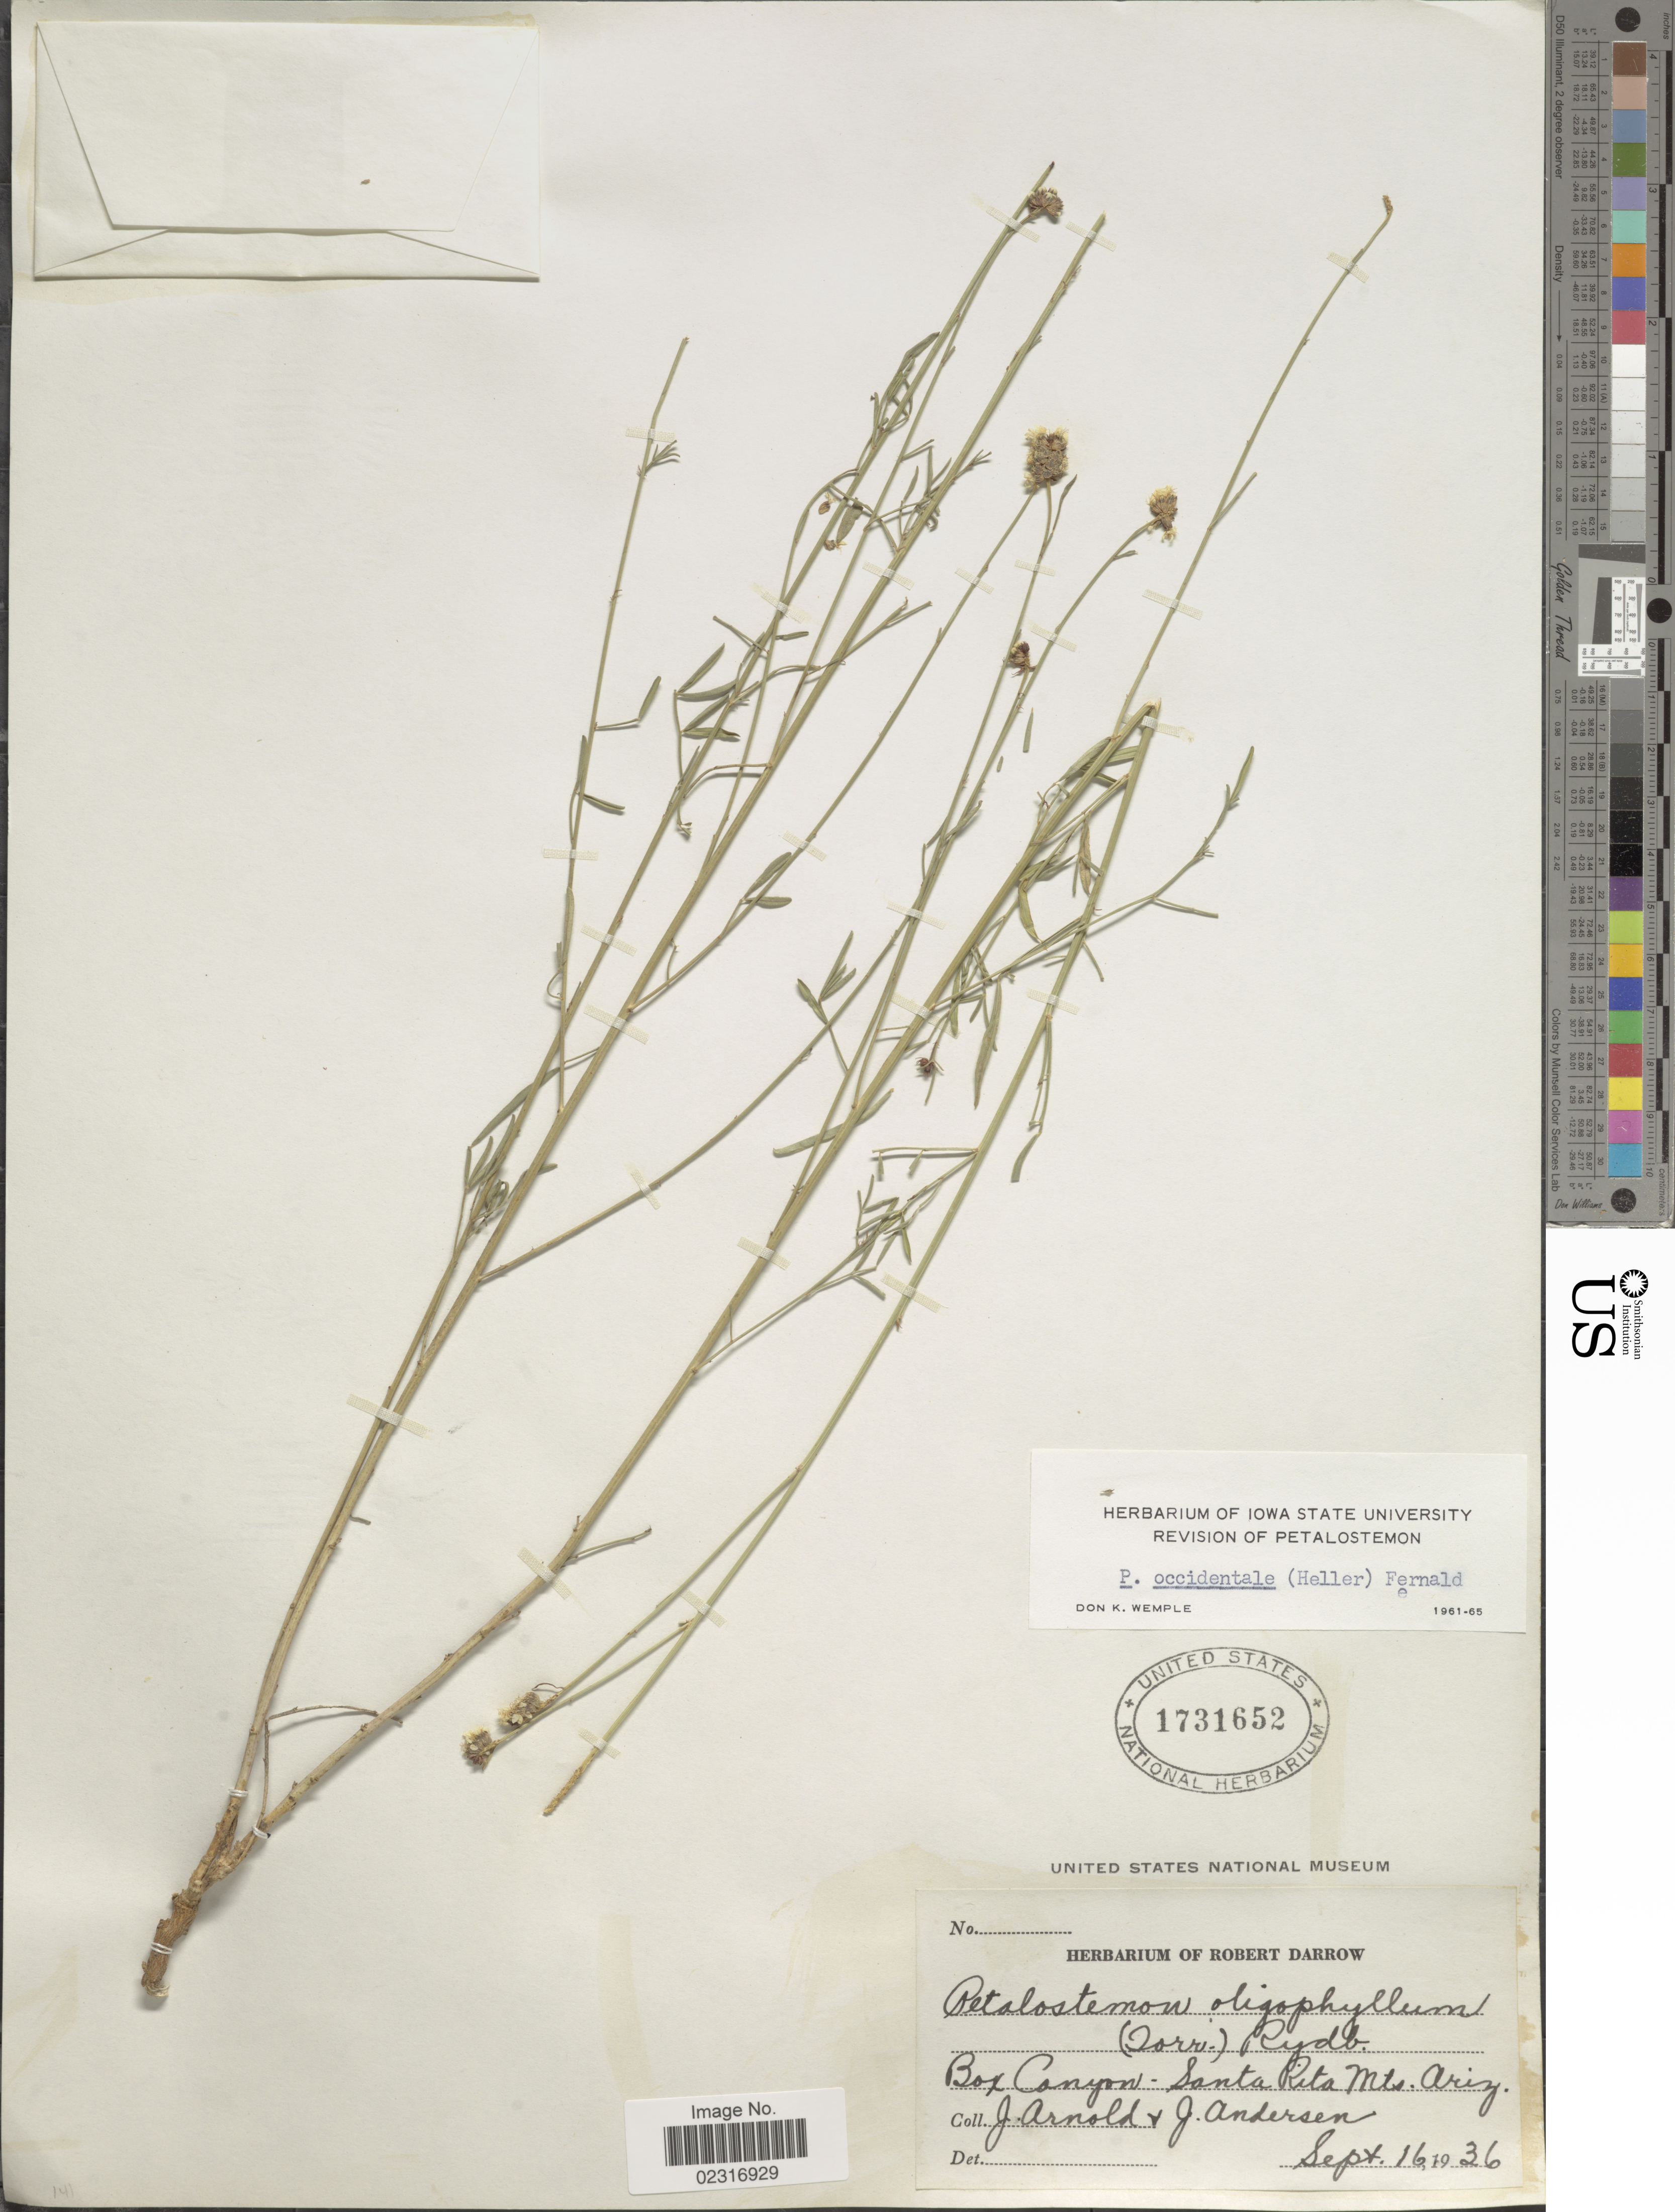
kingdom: Plantae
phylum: Tracheophyta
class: Magnoliopsida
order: Fabales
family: Fabaceae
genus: Dalea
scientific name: Dalea candida var. oligophylla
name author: (Torr) Shinners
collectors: J. F. Arnold & J. Anderson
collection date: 1936-09-16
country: United States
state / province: Arizona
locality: Box Canyon - Santa Rita Mts. Ariz.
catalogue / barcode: US 1731652